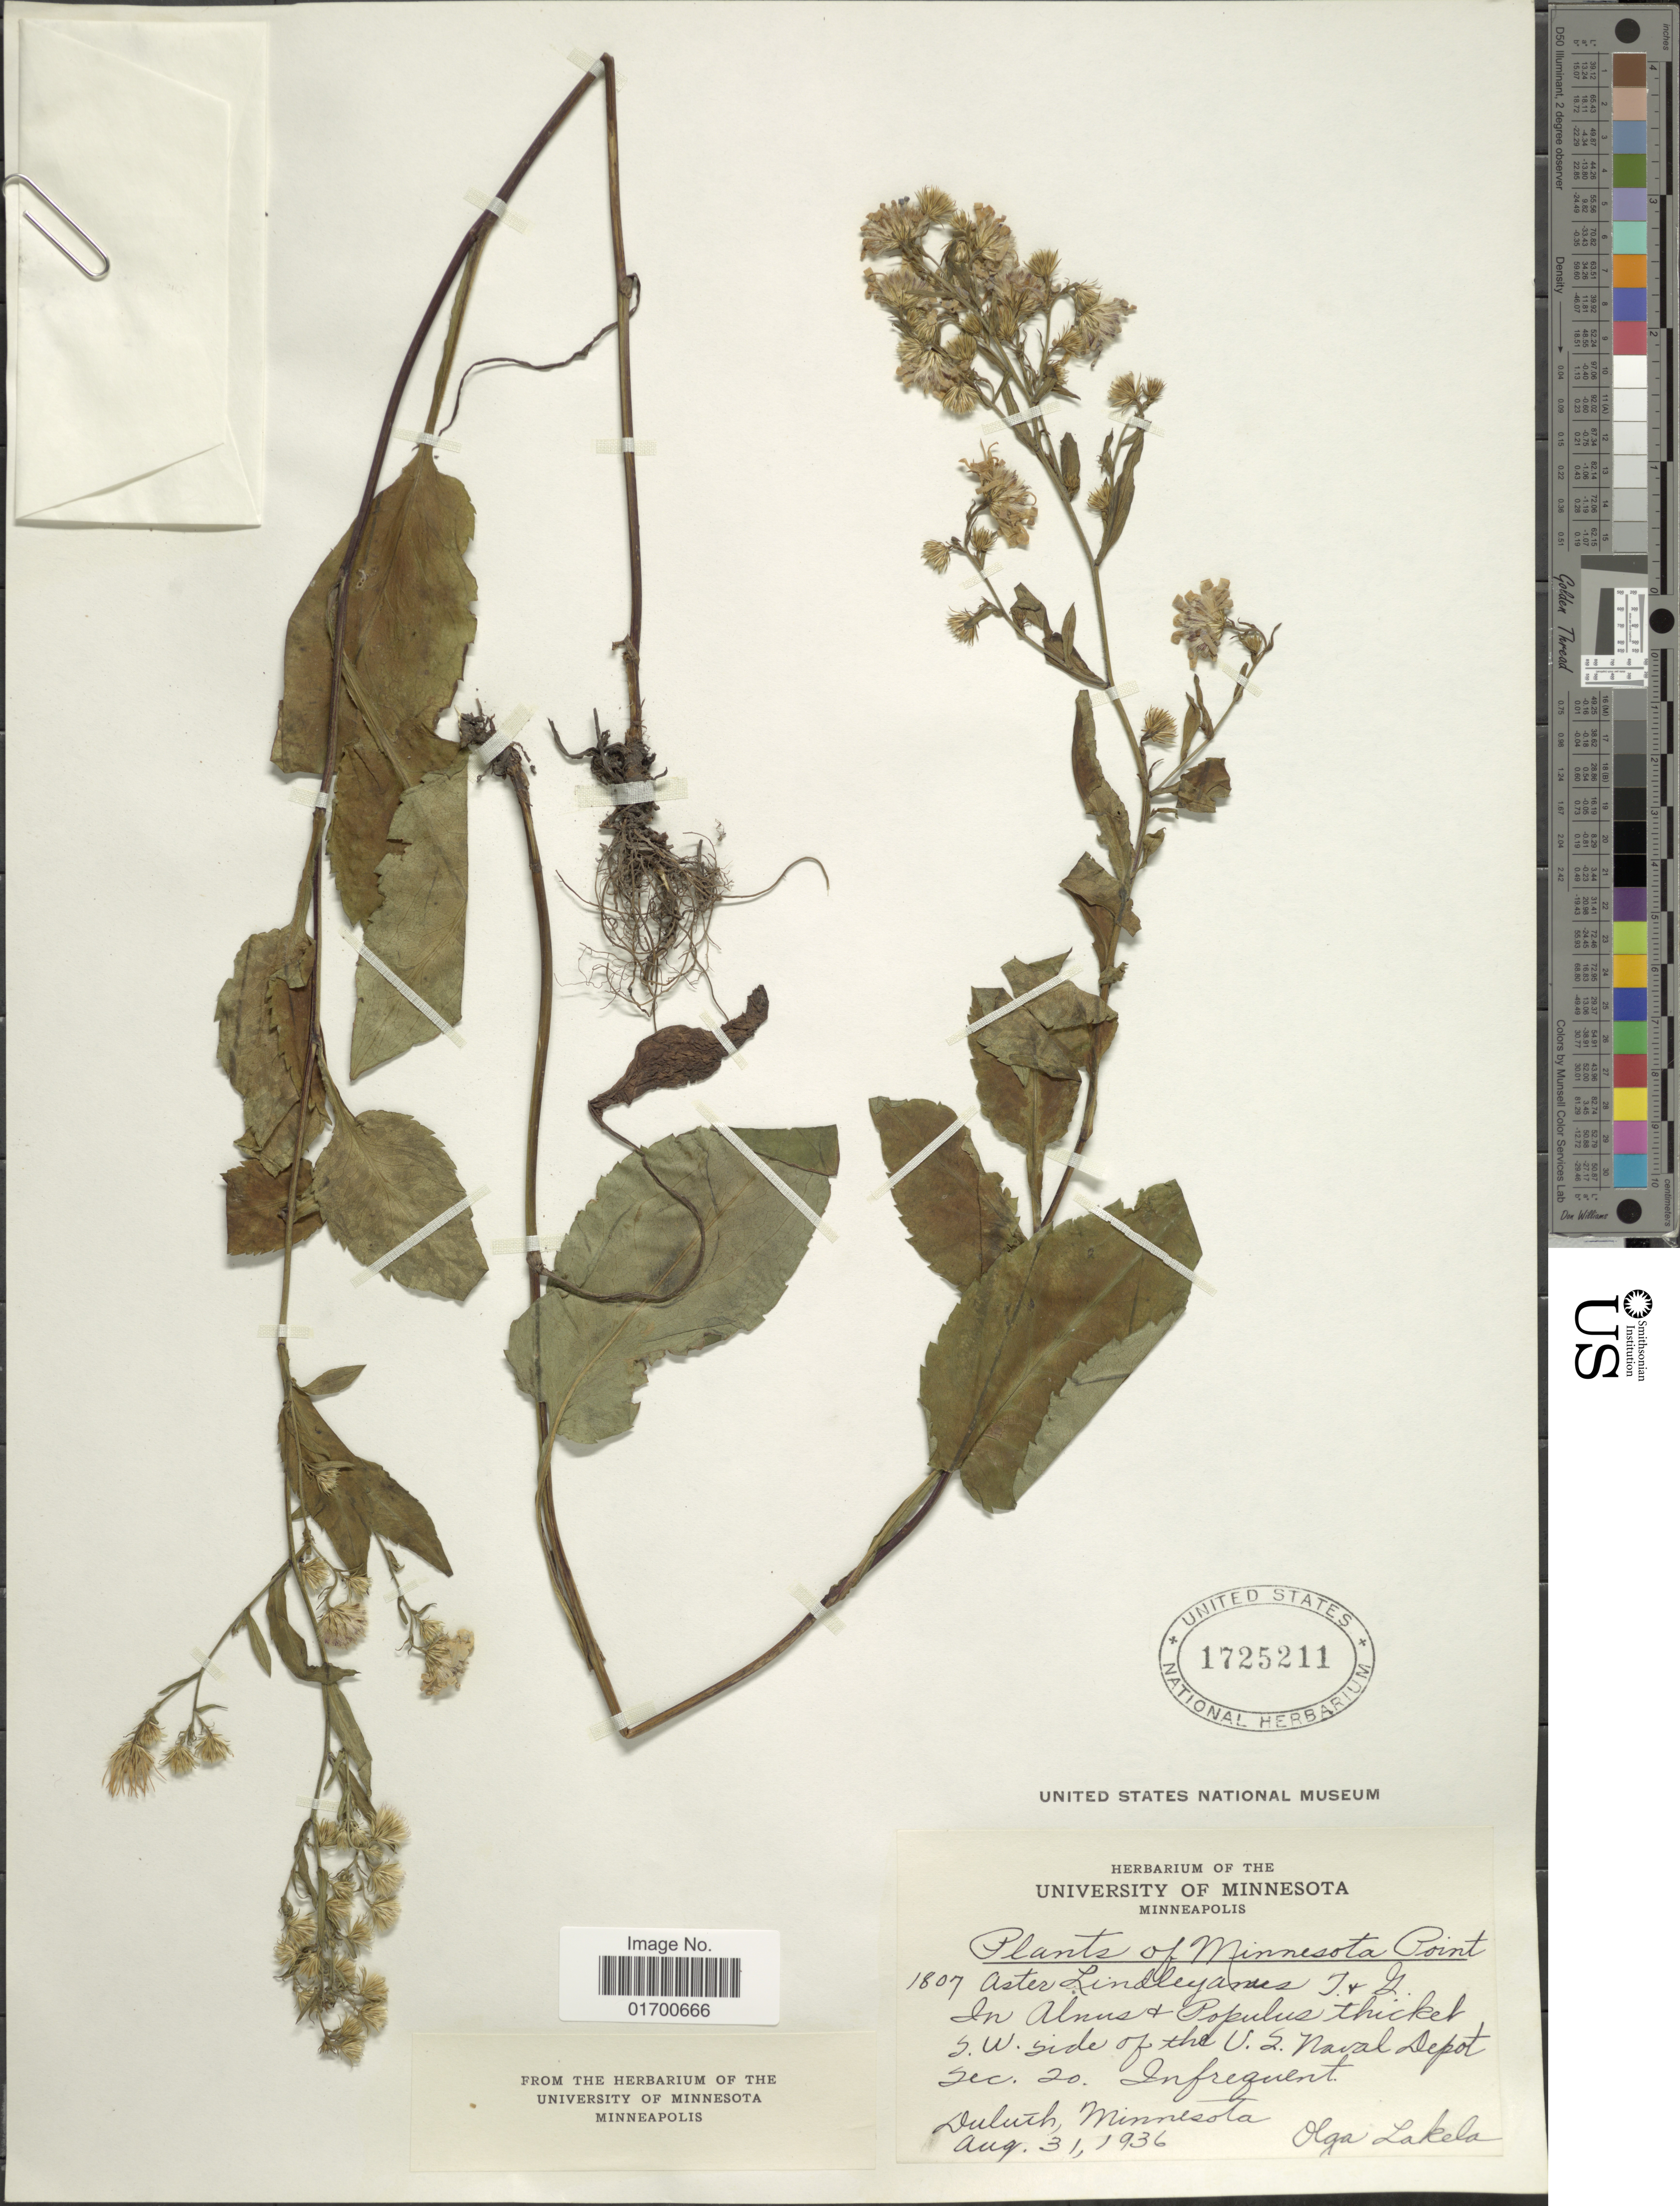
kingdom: Plantae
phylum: Tracheophyta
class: Magnoliopsida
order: Asterales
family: Asteraceae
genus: Symphyotrichum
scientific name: Symphyotrichum ciliolatum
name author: (Lindl.) Á. Löve & D. Löve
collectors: O. K. Lakela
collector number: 1807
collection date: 1936-08-31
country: United States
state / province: Minnesota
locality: S.W. side of the U.S. Naval Depot, Sec. 20, Duluth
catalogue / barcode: US 1725211